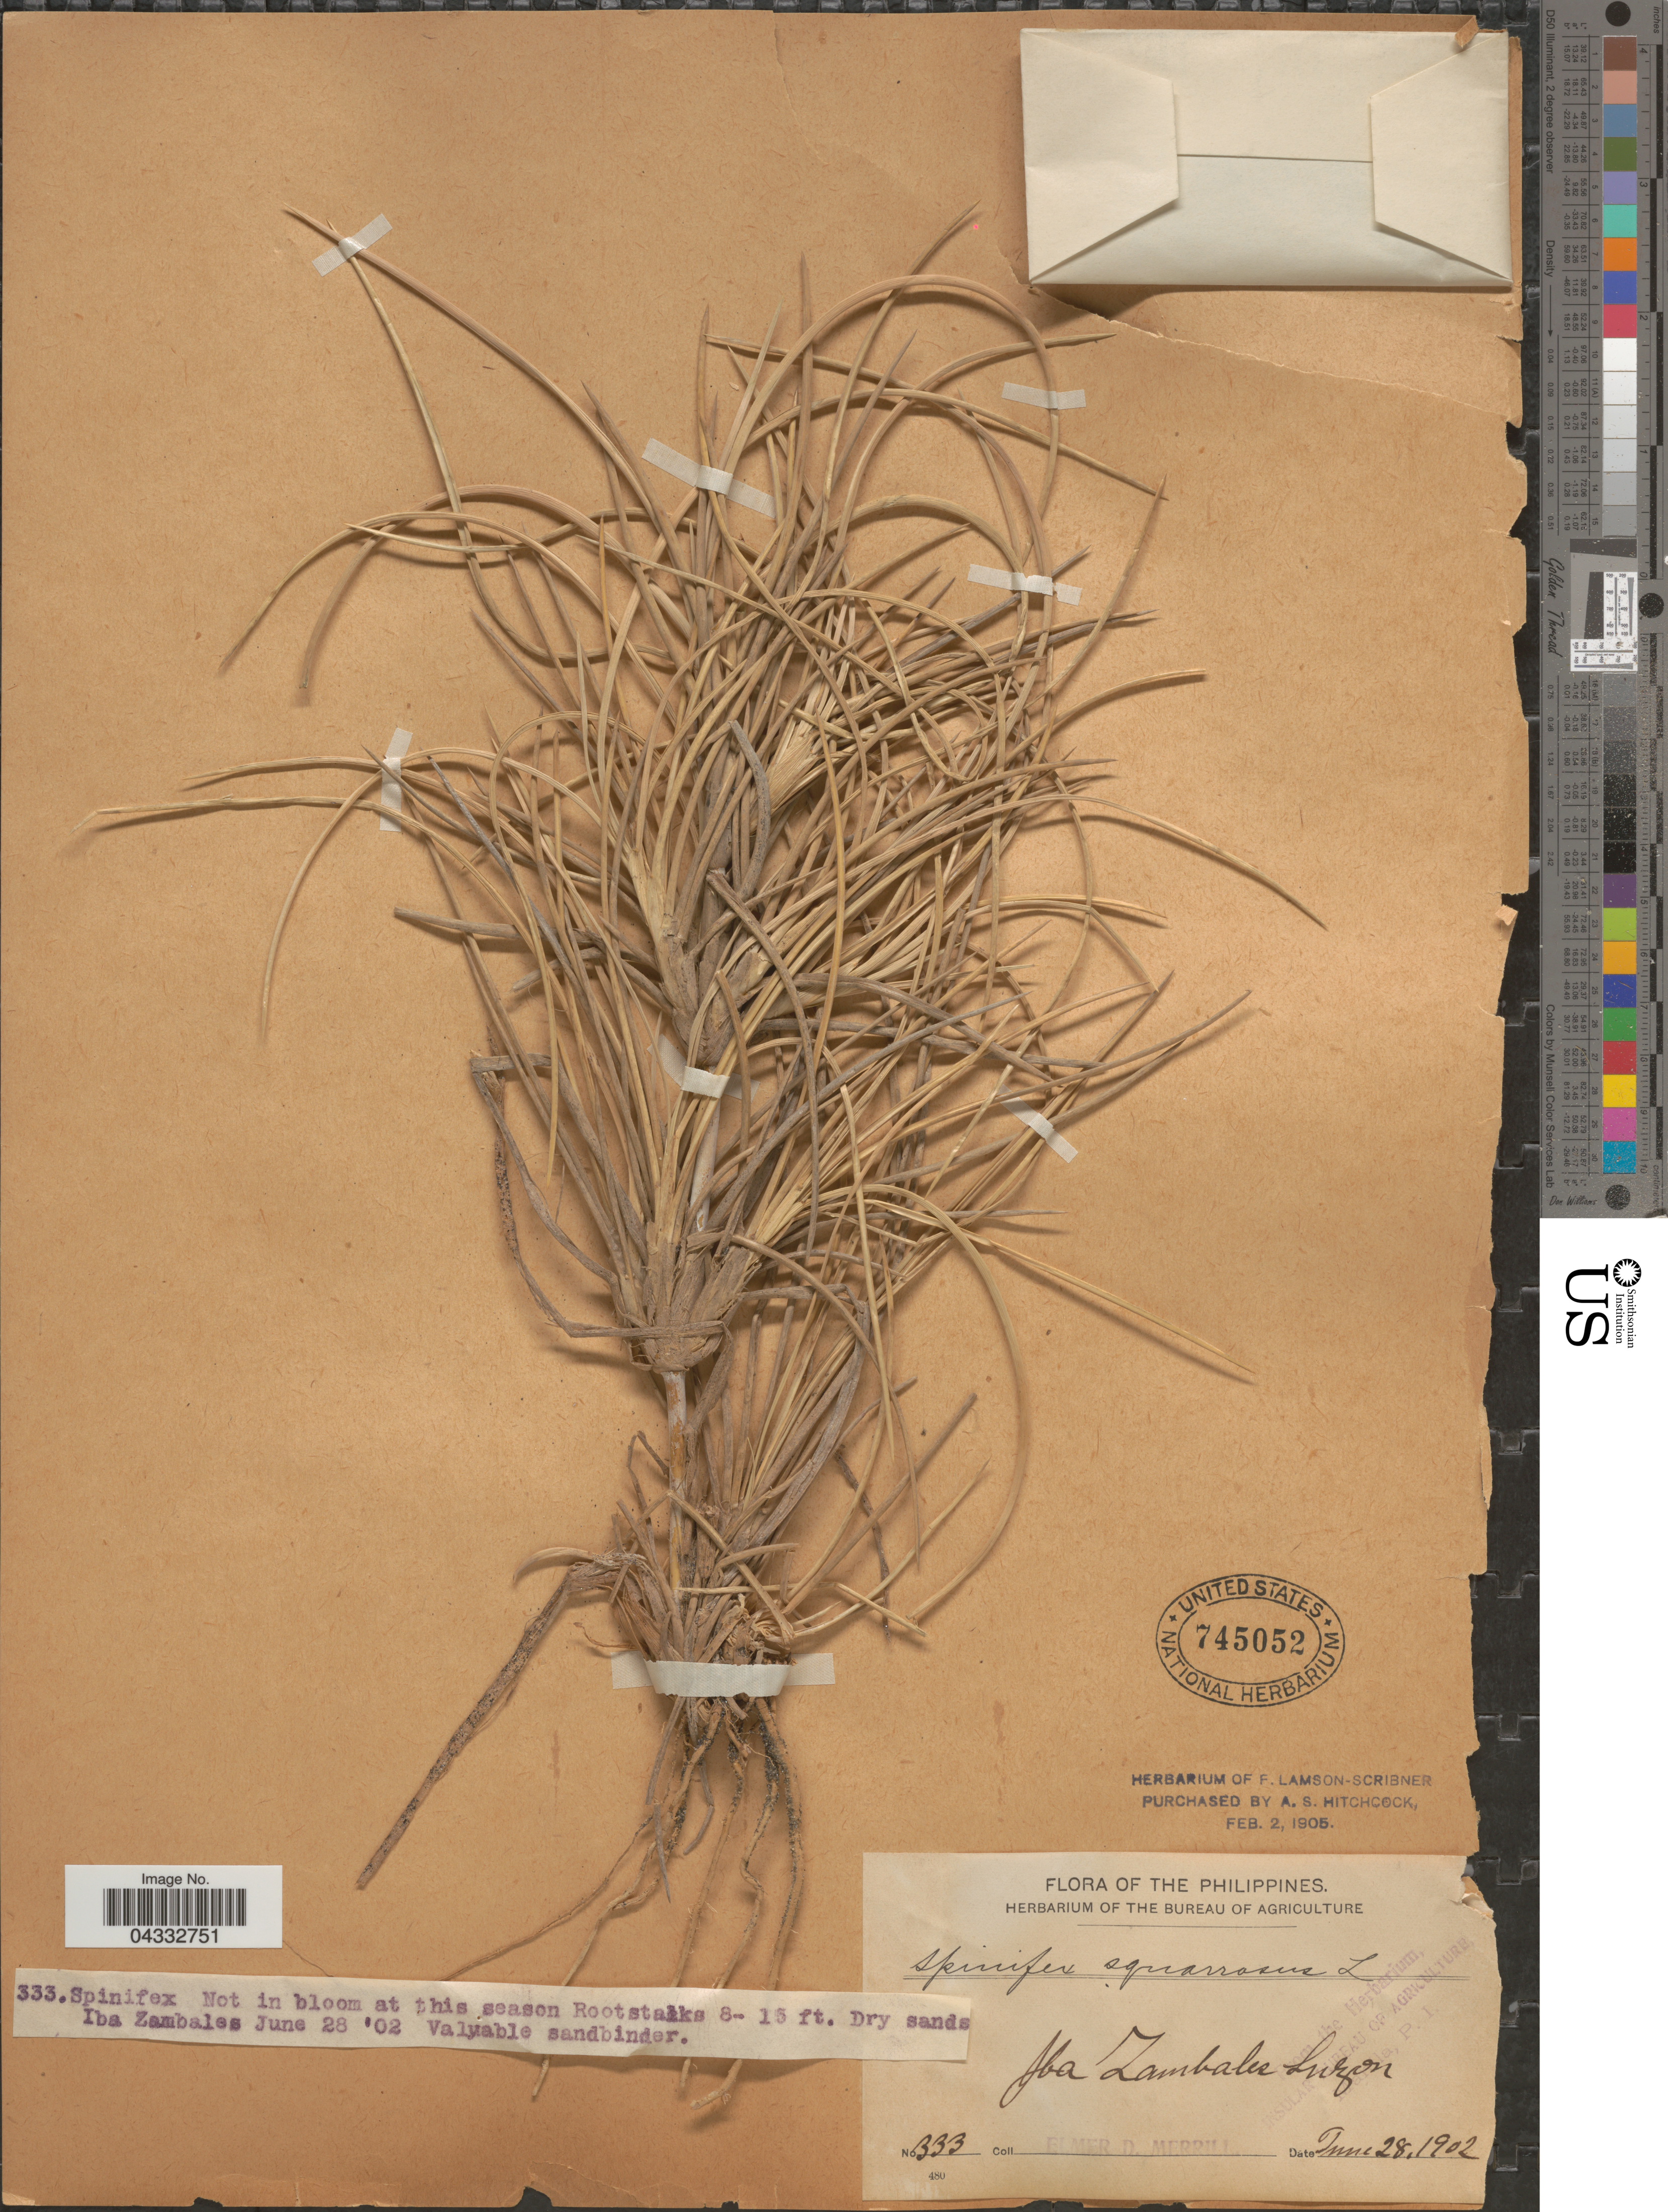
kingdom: Plantae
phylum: Tracheophyta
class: Liliopsida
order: Poales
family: Poaceae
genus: Spinifex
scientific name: Spinifex littoreus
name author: (Burm. f.) Merr.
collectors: E. D. Merrill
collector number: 333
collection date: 1902-06-28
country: Philippines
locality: Iba Zambales Luzon.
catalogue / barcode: US 745052